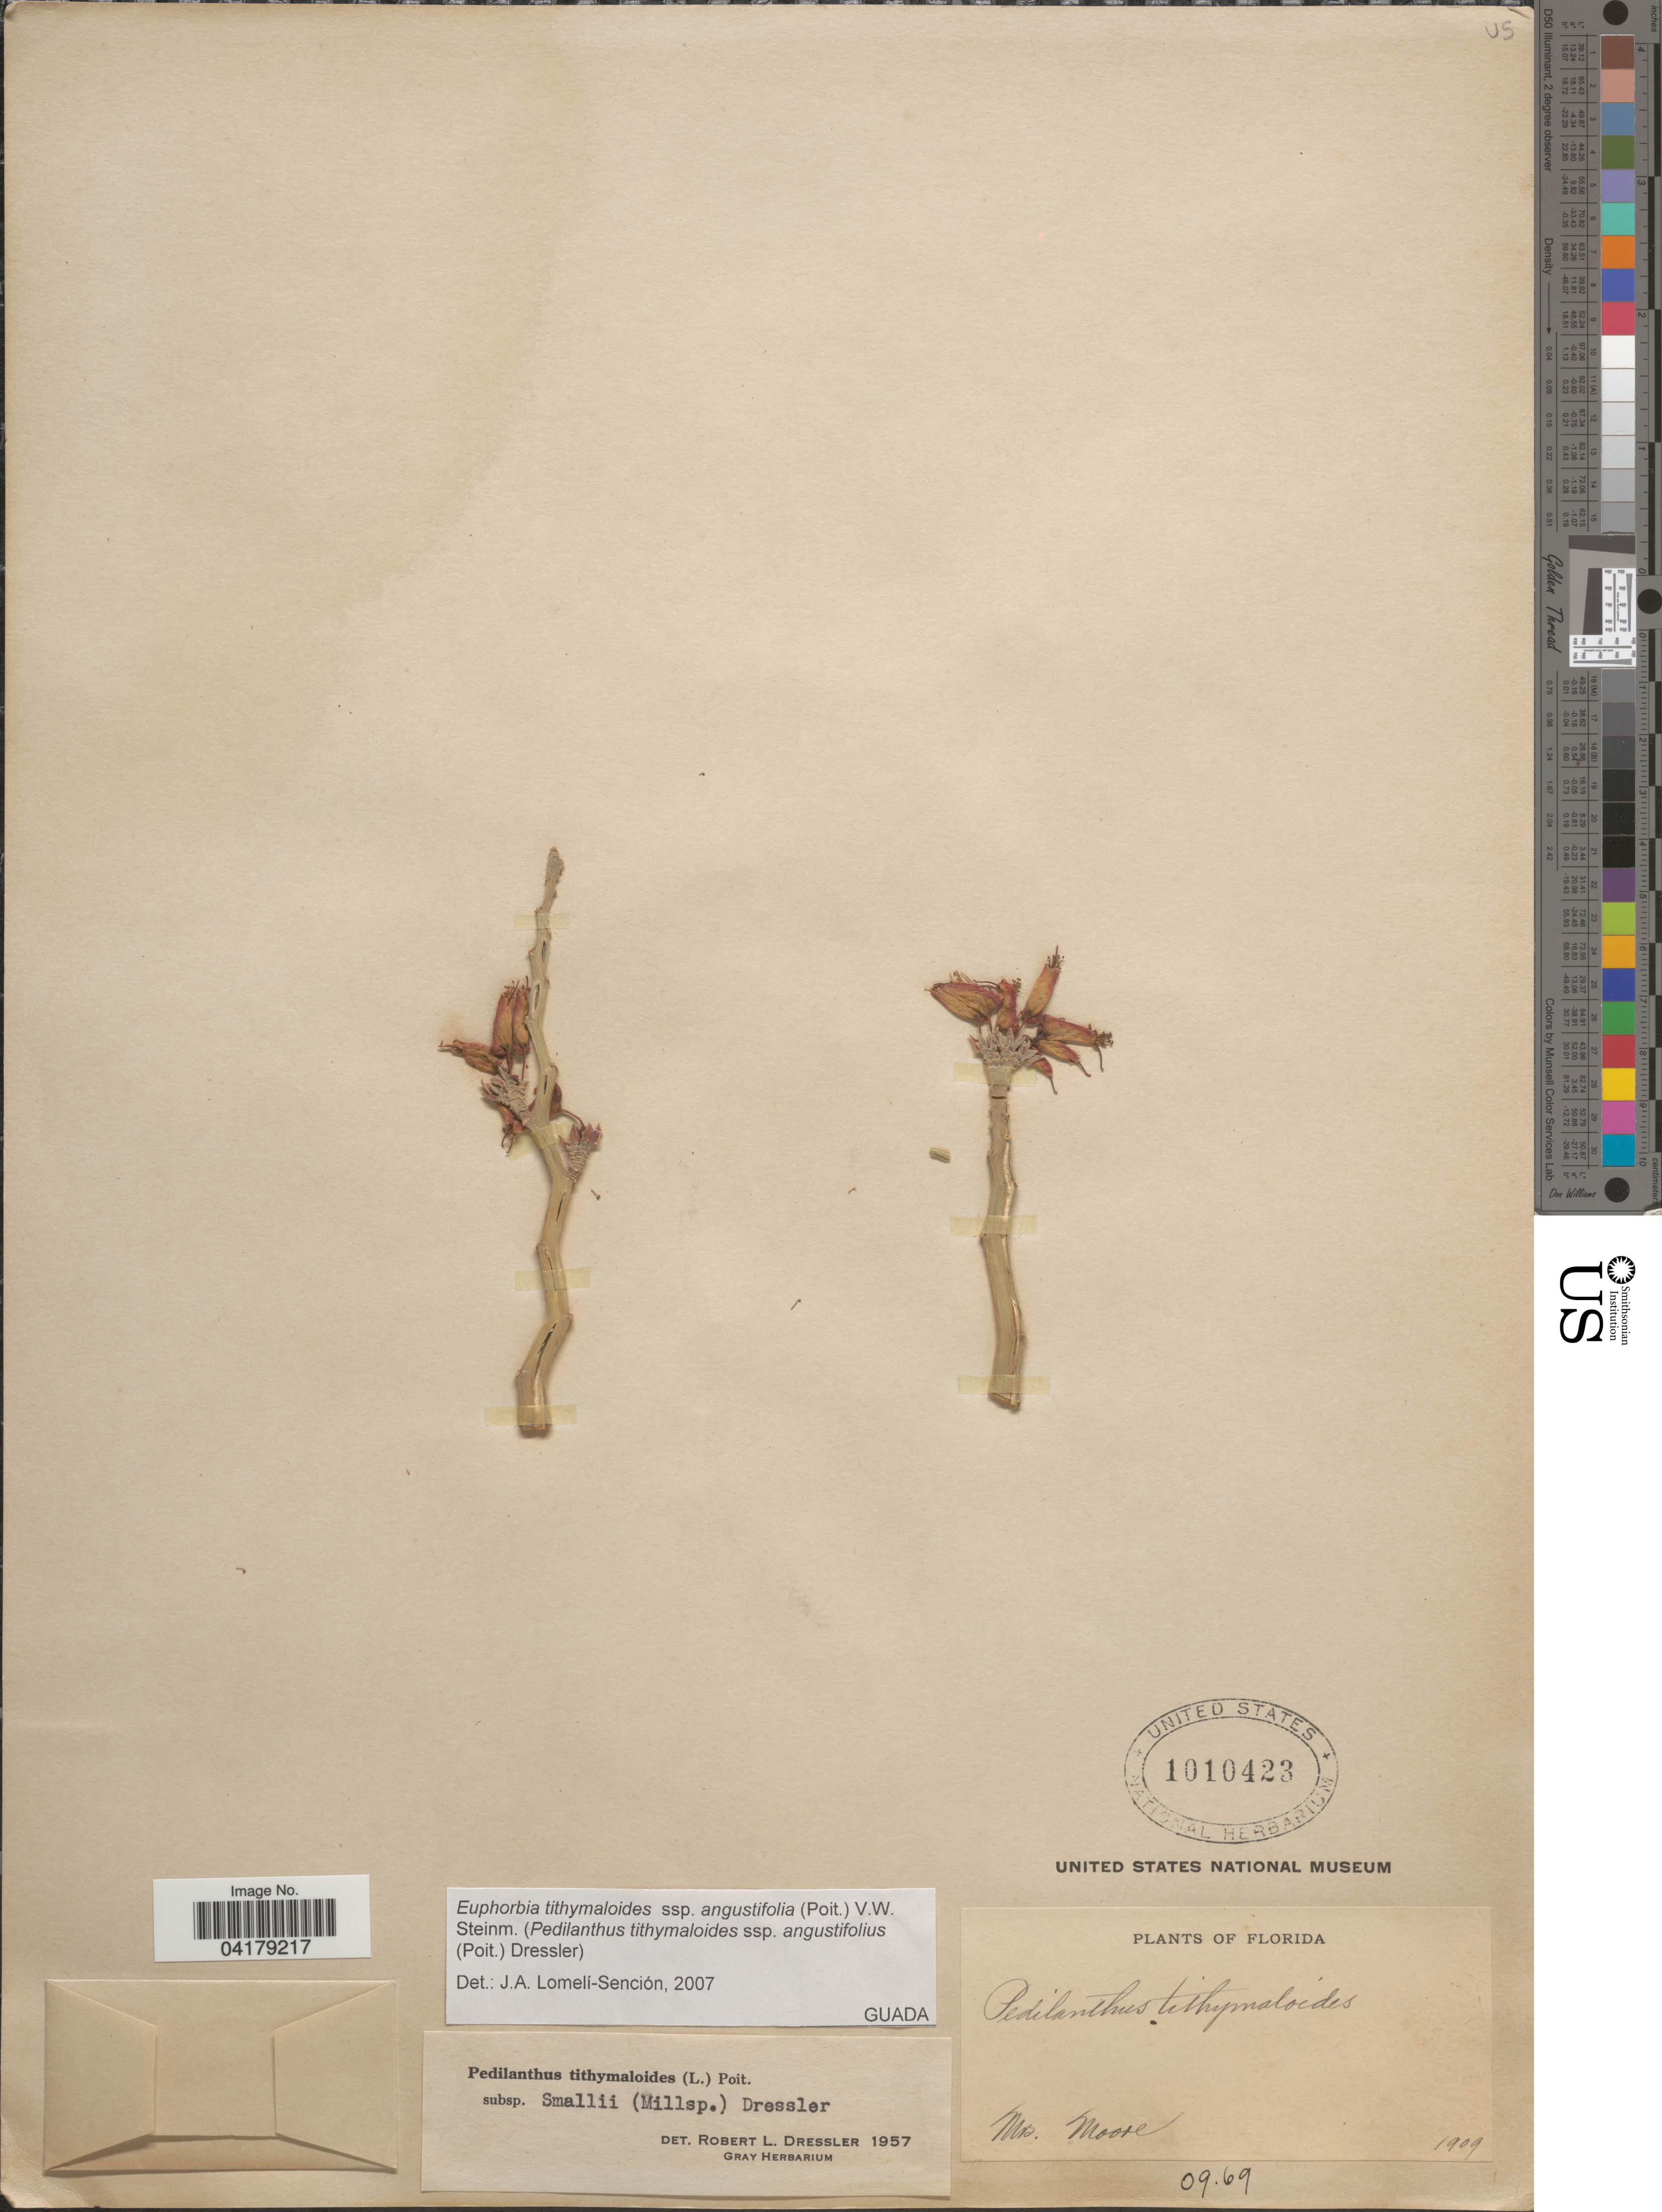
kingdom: Plantae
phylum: Tracheophyta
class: Magnoliopsida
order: Malpighiales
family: Euphorbiaceae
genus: Euphorbia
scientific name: Euphorbia tithymaloides subsp. angustifolia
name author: (Poit.) V.W. Steinm.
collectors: Moore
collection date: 1909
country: United States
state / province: Florida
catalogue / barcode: US 1010423